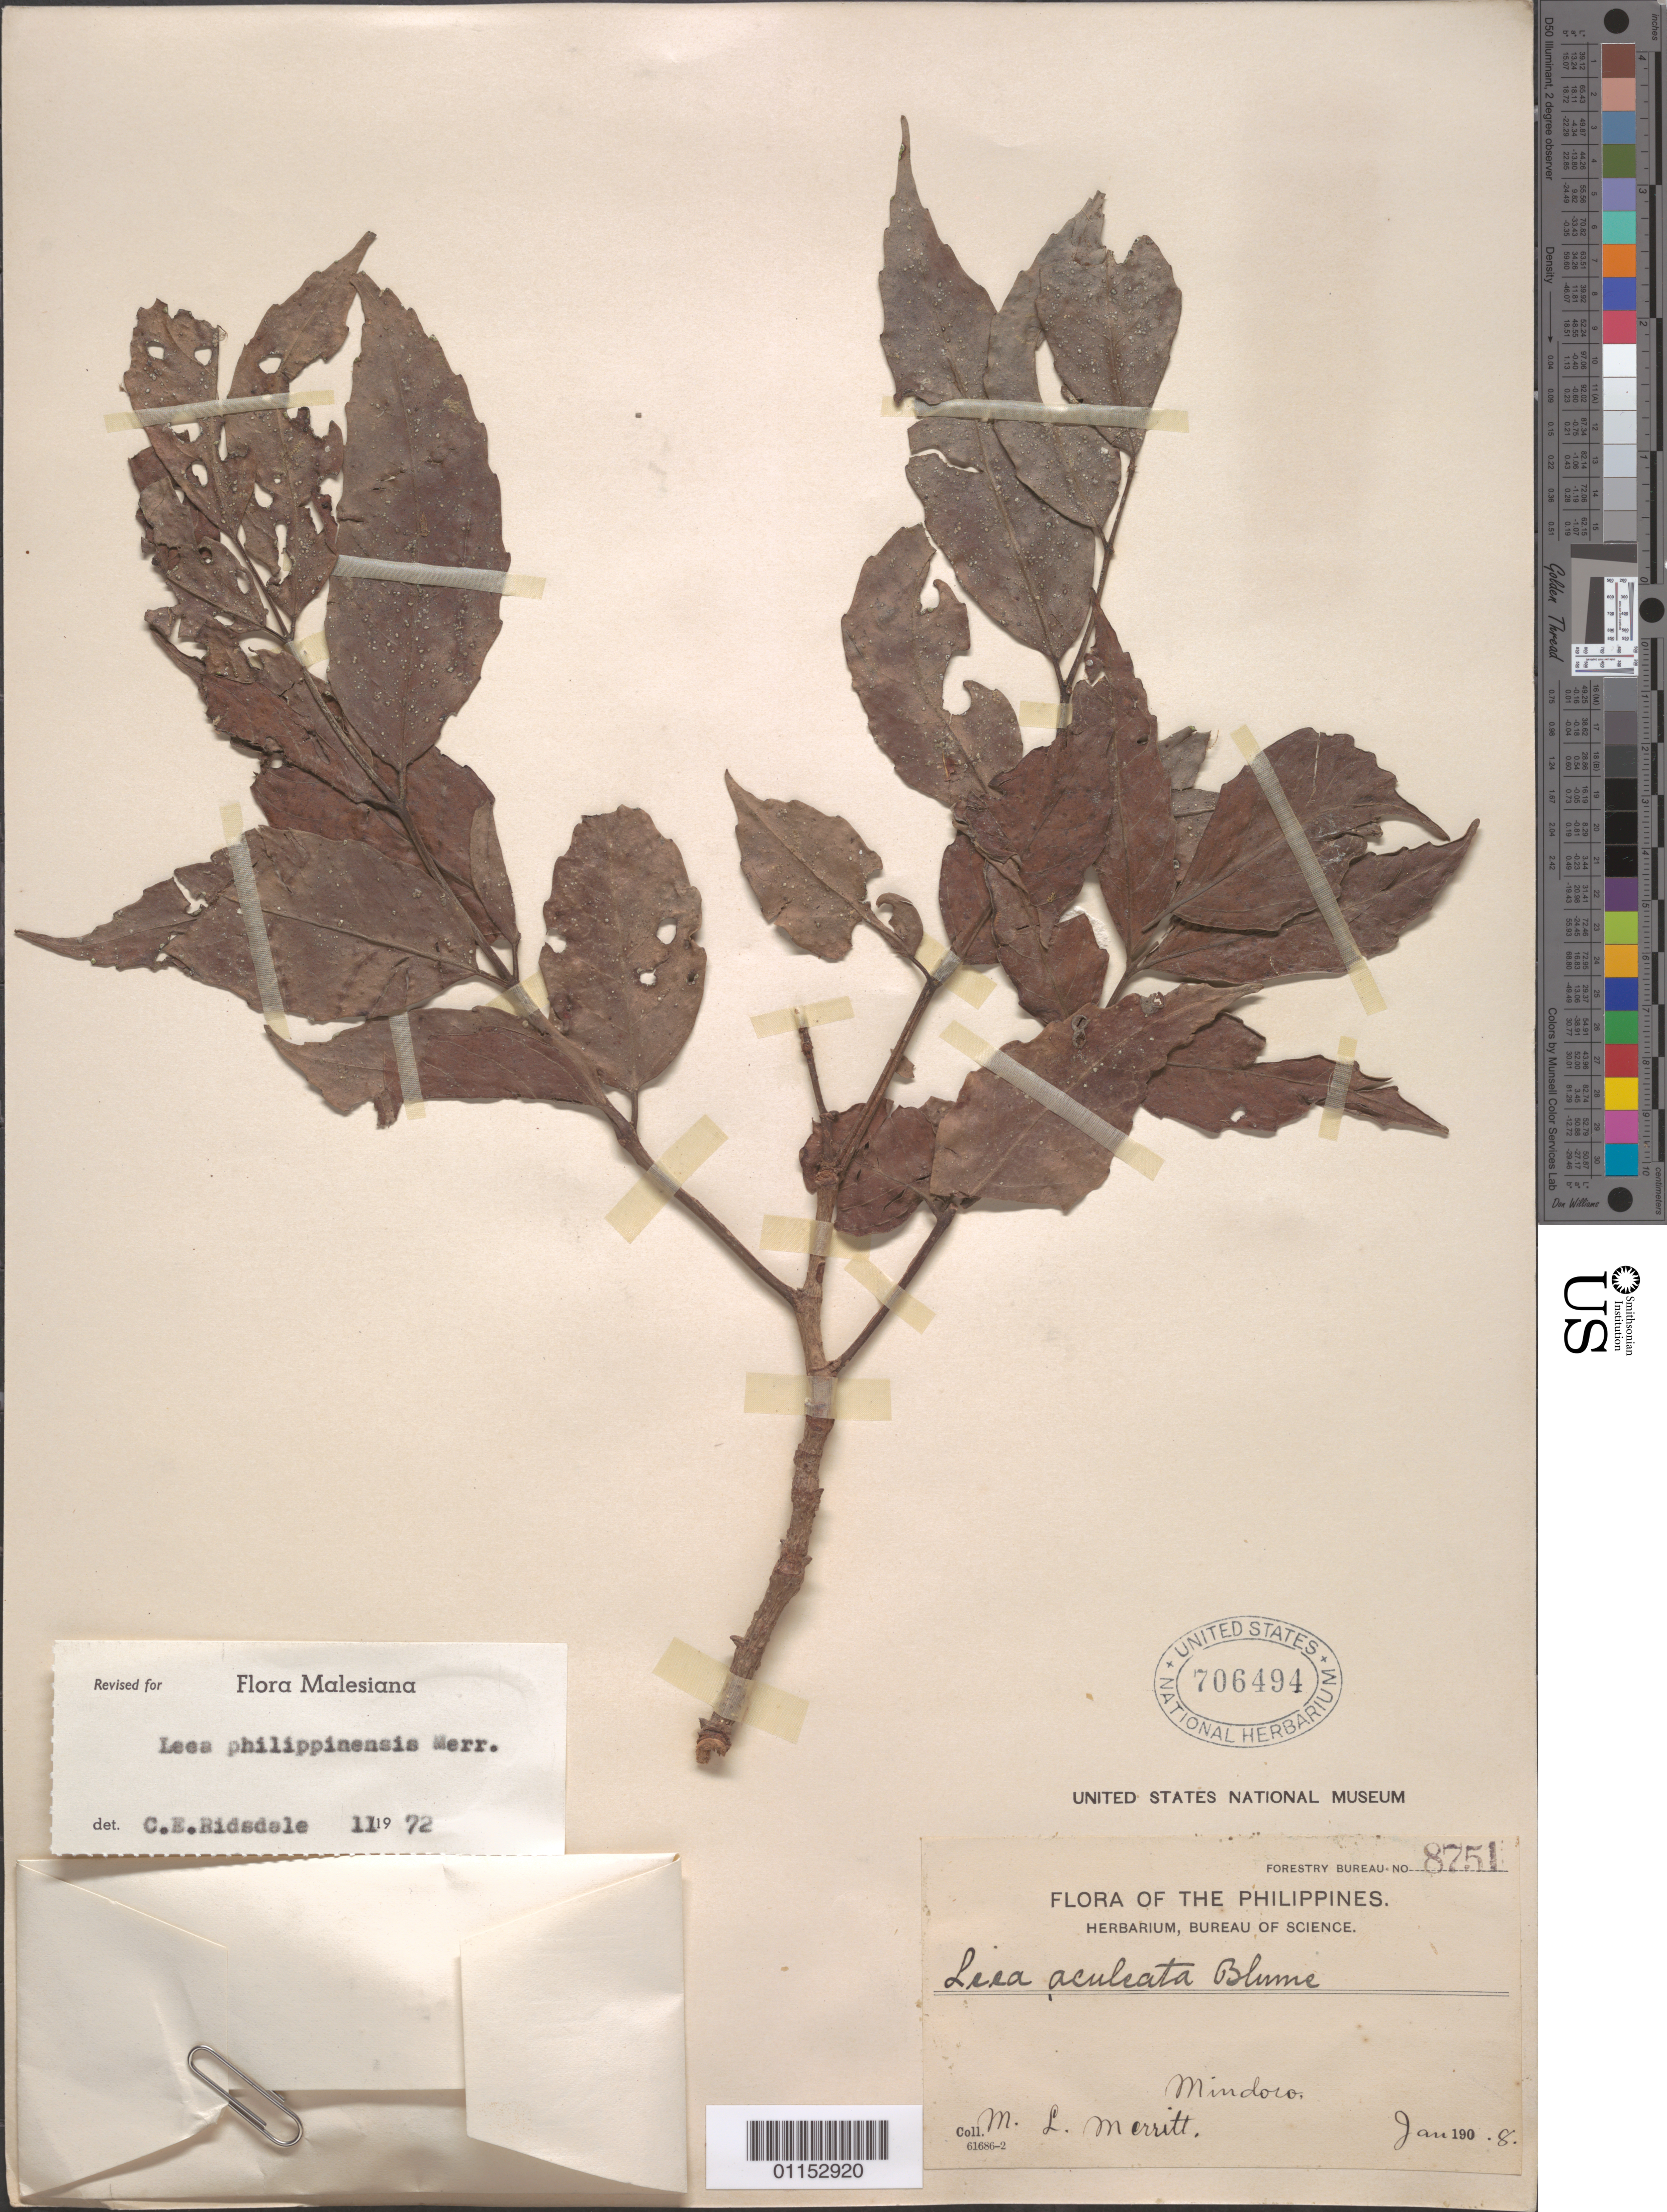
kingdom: Plantae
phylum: Tracheophyta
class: Magnoliopsida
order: Vitales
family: Vitaceae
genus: Leea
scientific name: Leea philippinensis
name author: Merr.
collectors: M. L. Merritt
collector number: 8751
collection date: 1908-01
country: Philippines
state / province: Mimaropa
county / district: Mindoro Occidental / Mindoro Oriental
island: Mindoro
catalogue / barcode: US 706494